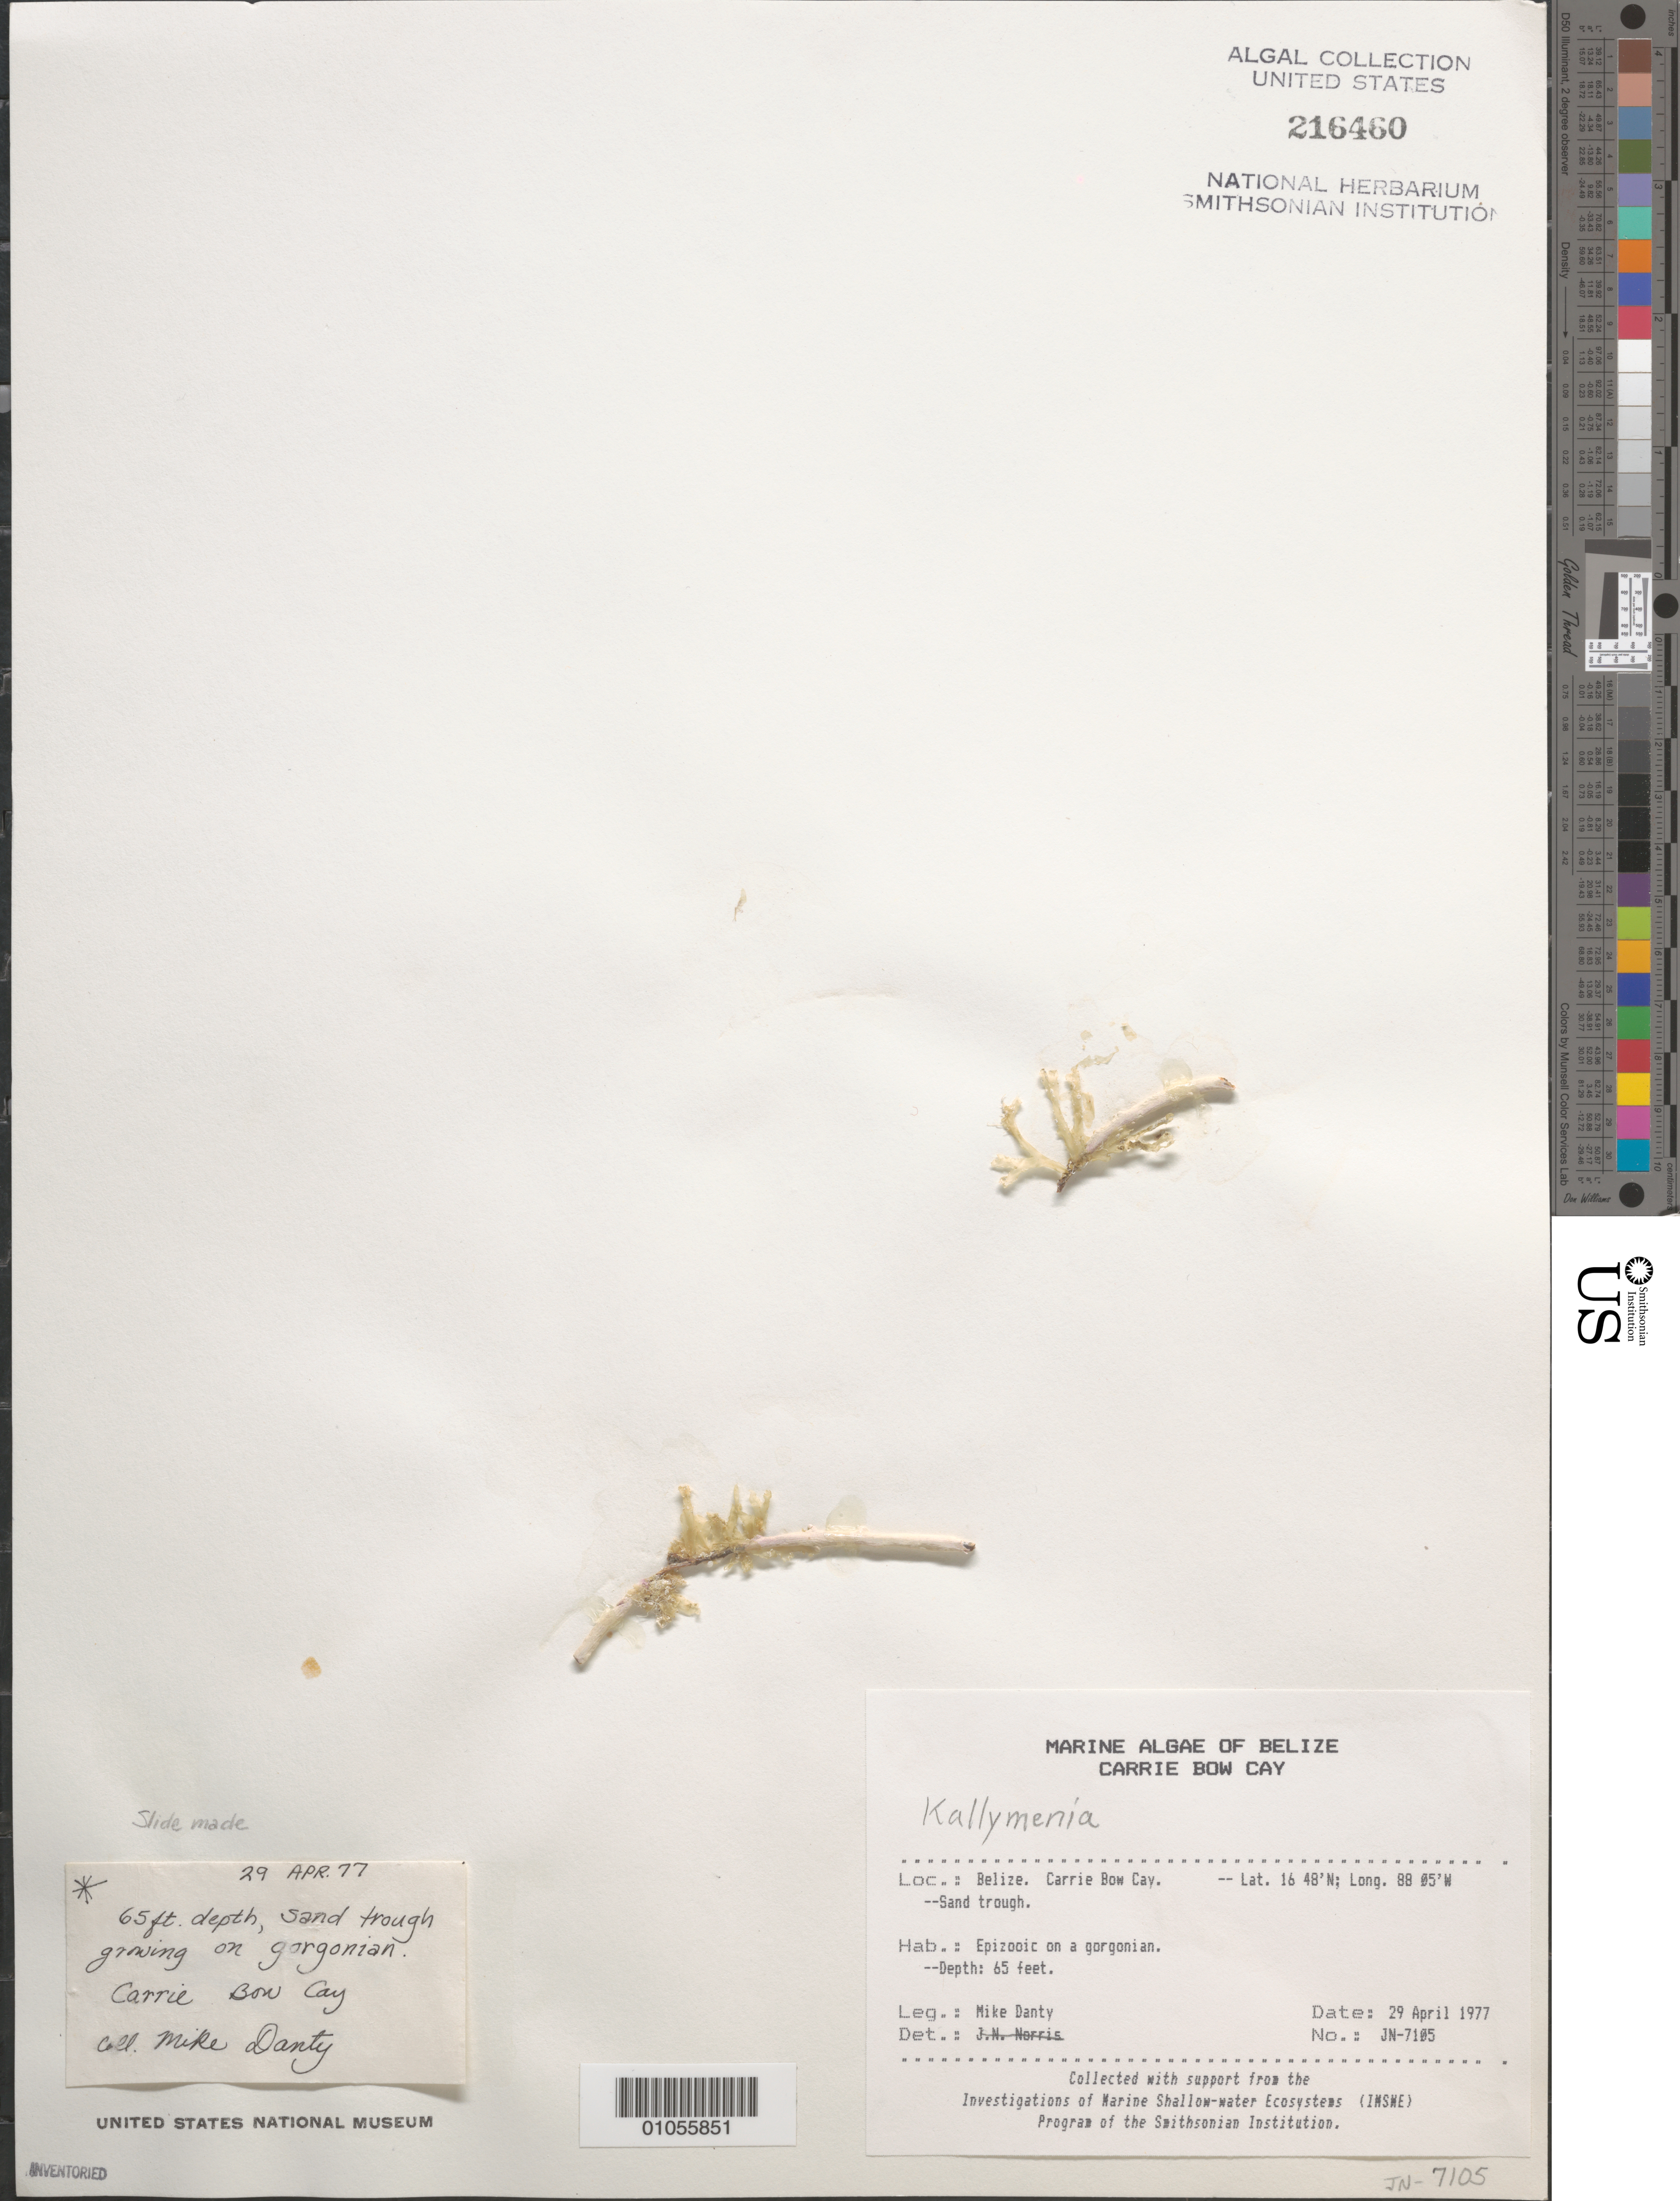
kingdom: Plantae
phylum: Rhodophyta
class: Florideophyceae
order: Gigartinales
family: Kallymeniaceae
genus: Kallymenia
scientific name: Kallymenia sp.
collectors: M. Danty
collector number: JN-7105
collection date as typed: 29 Apr 1977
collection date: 1977-04-29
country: Belize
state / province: Stann Creek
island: Carrie Bow Cay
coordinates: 16 48'N, 88 05'W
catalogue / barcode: US 216460